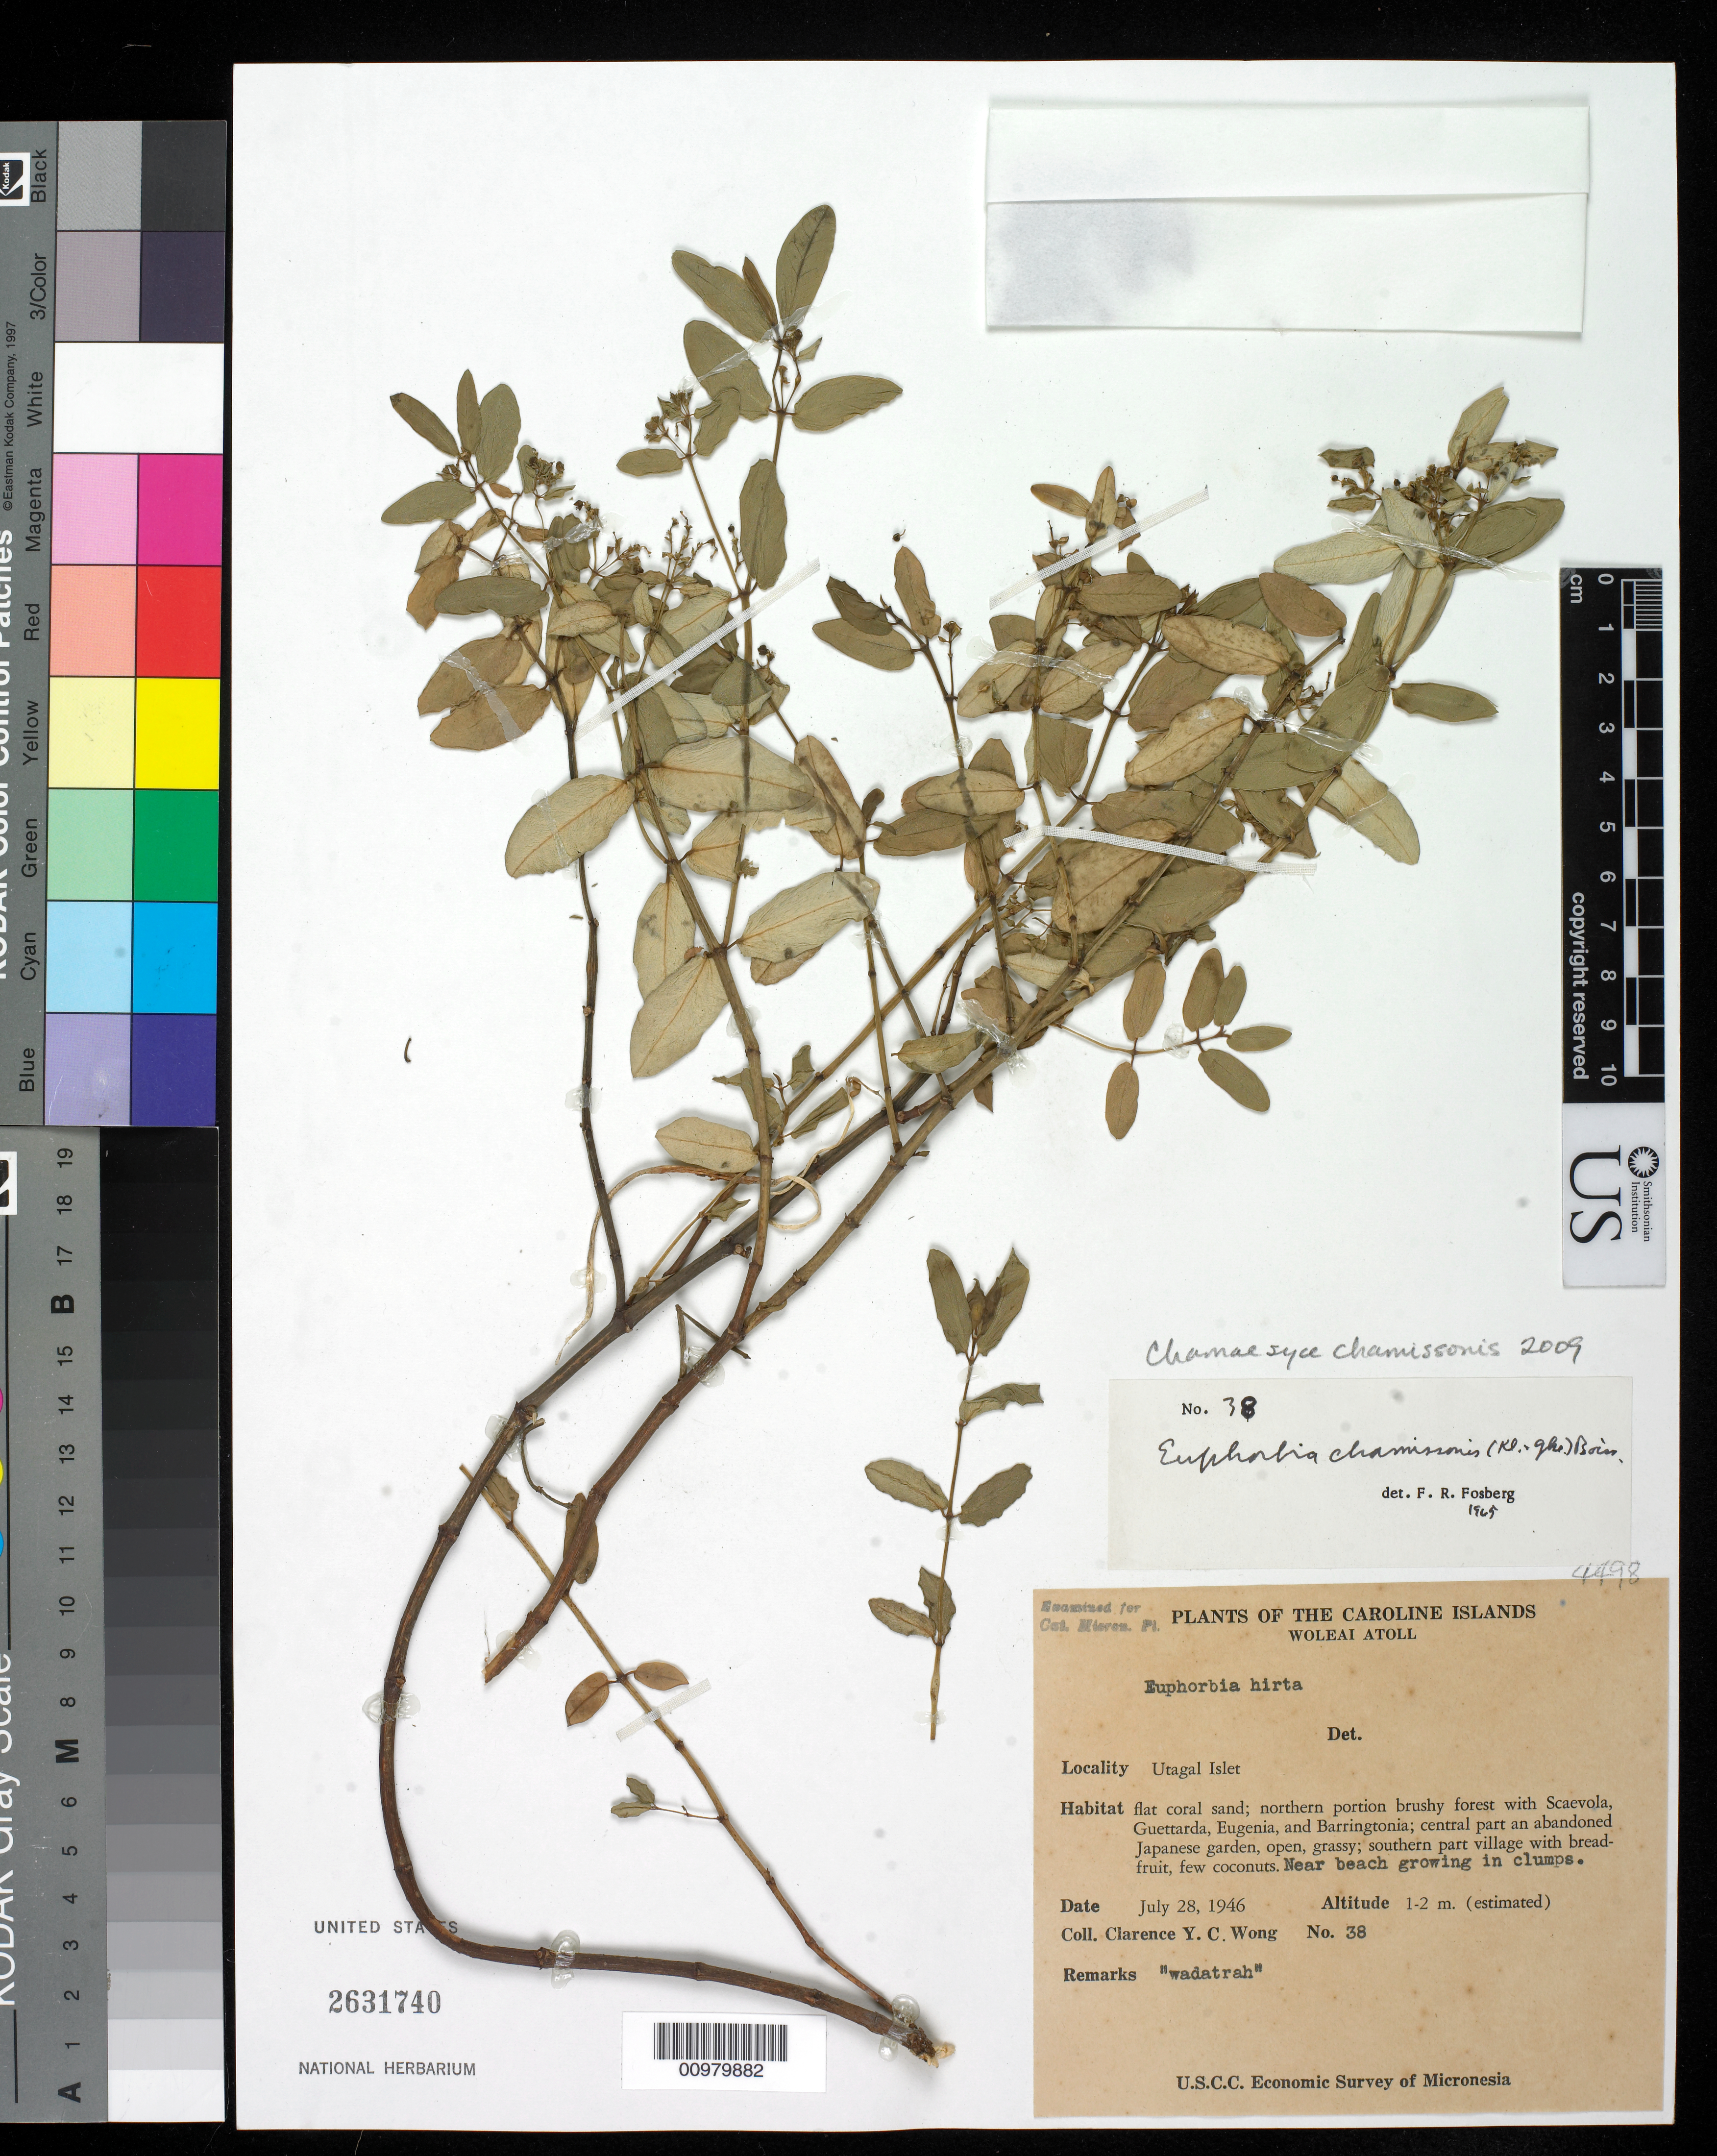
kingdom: Plantae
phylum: Tracheophyta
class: Magnoliopsida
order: Malpighiales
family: Euphorbiaceae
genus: Euphorbia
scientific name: Euphorbia chamissonis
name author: (Klotzsch ex Klotzsch & Garcke) Boiss.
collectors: C. Wong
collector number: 38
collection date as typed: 28 Jul 1946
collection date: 1946-07-28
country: Micronesia, Federated States of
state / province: Yap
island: Woleai Atoll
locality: Utagal Islet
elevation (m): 1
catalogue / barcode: US 2631740